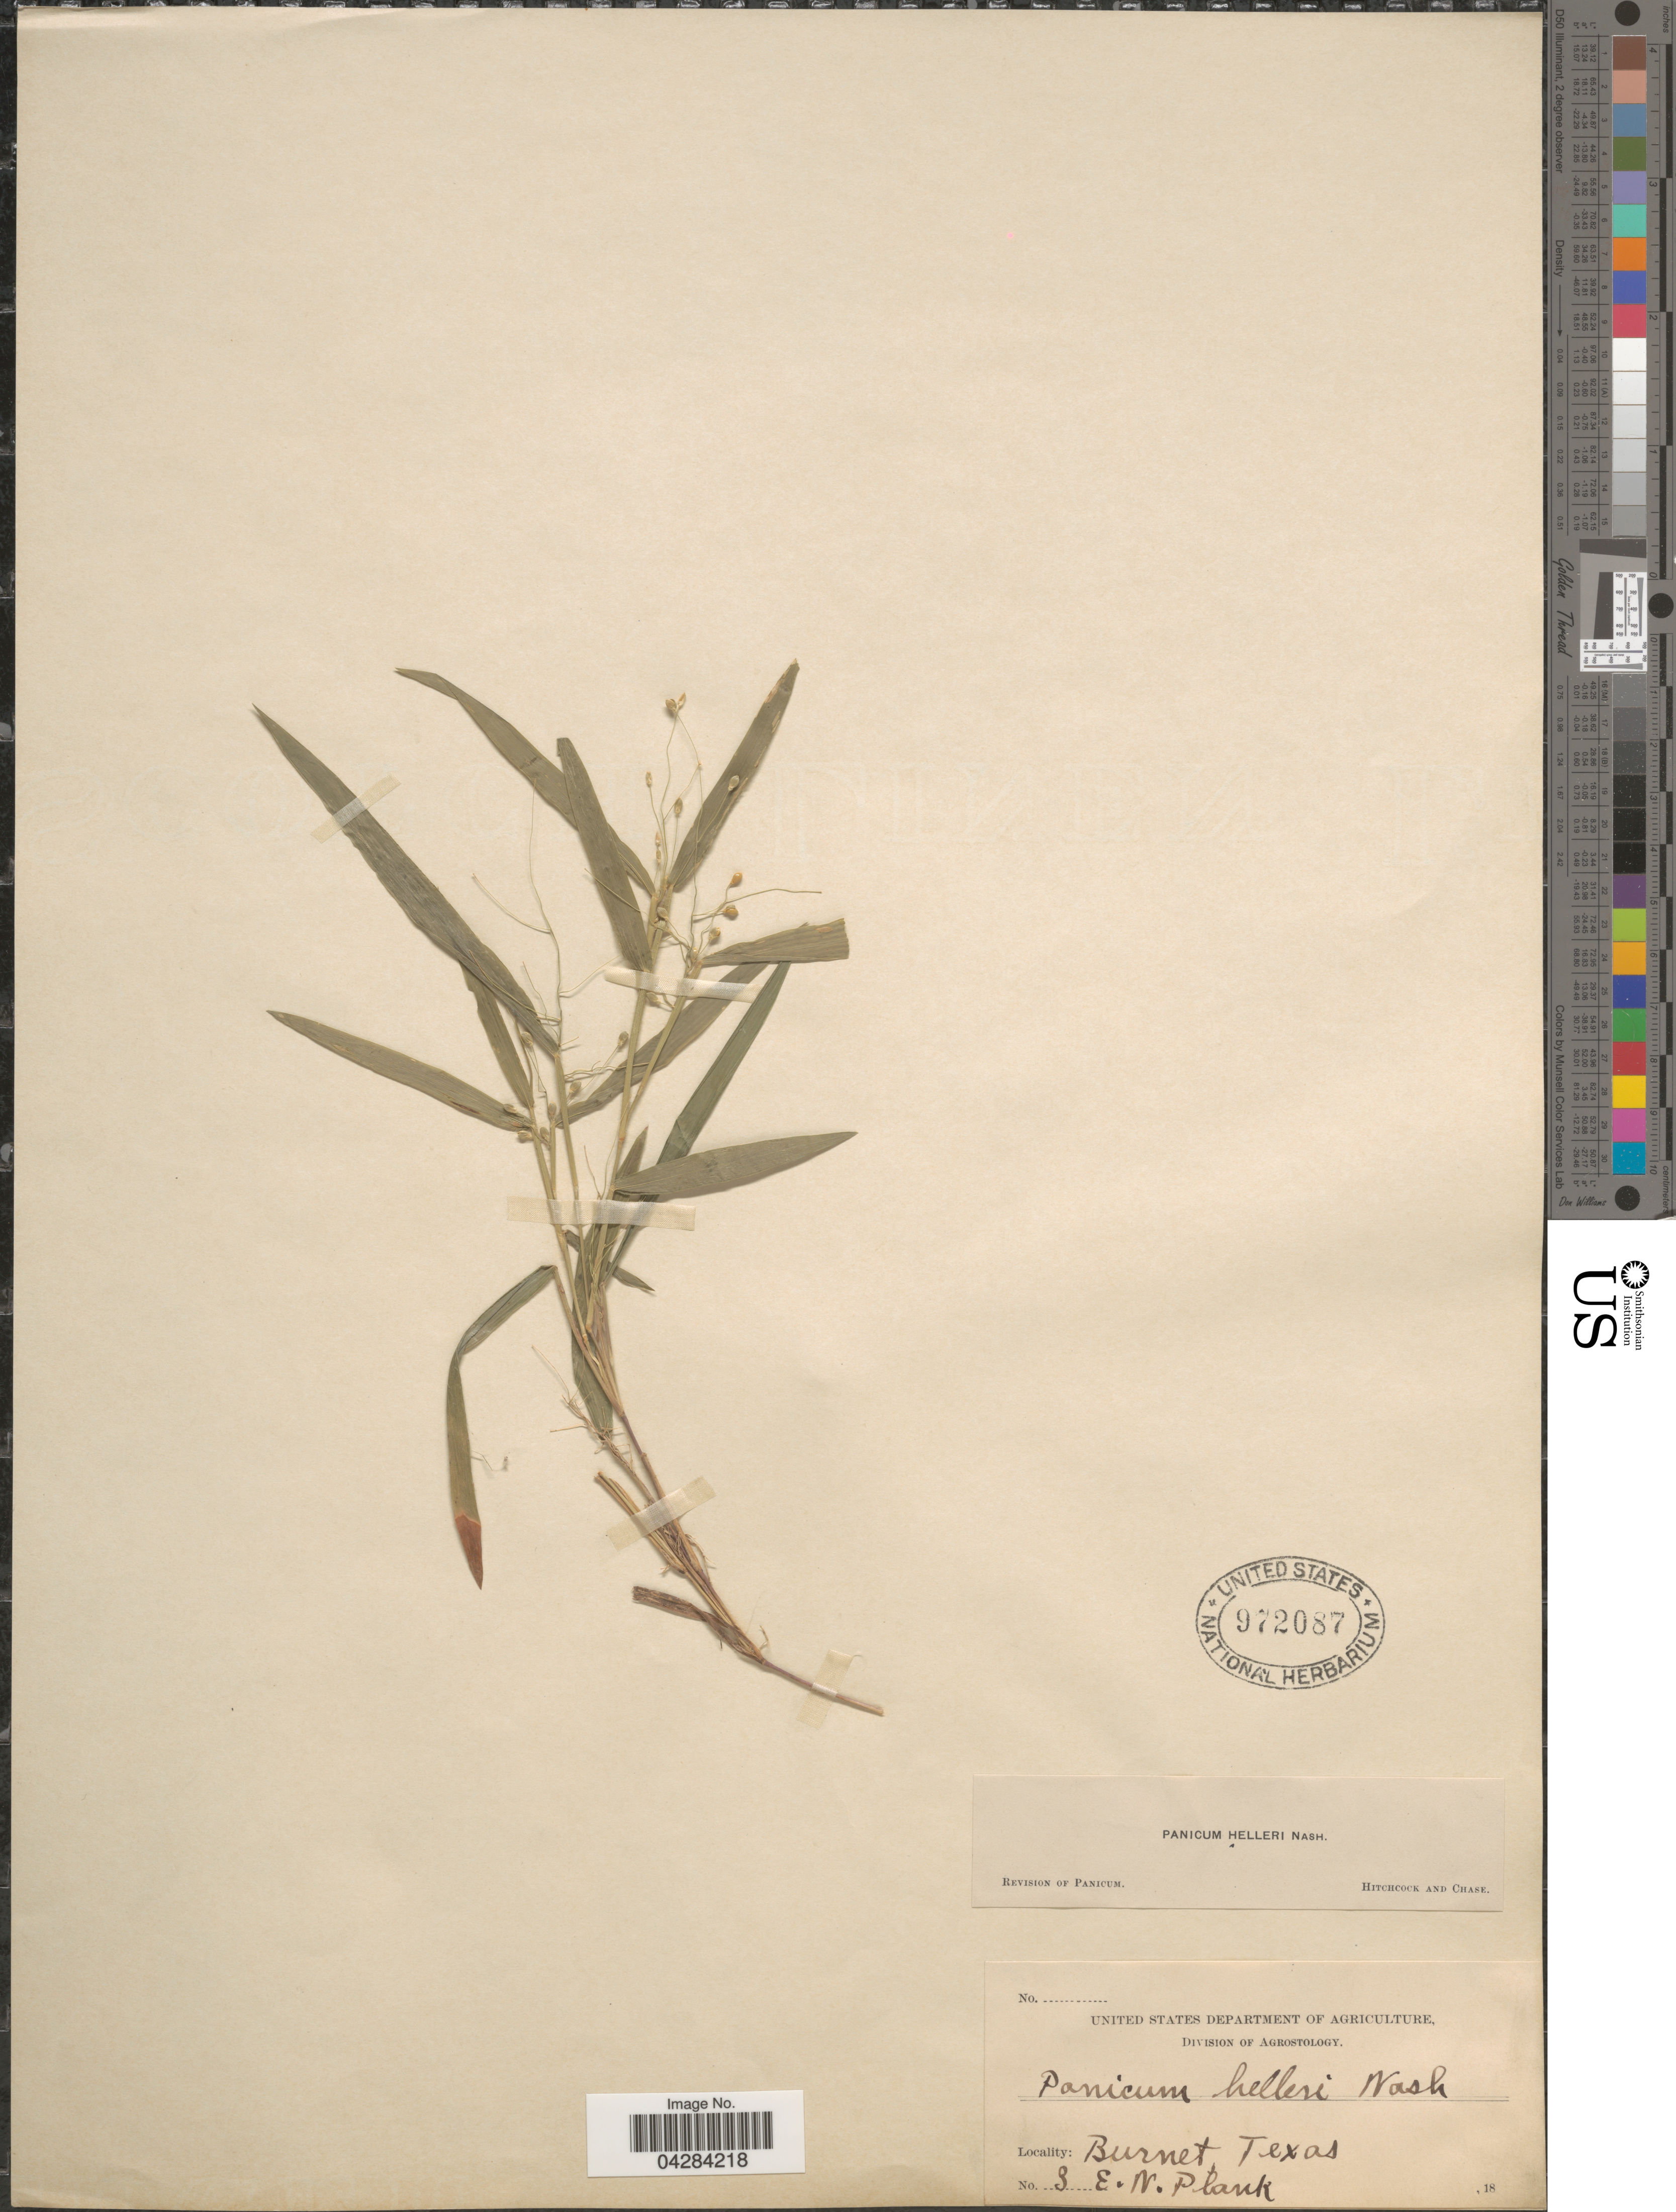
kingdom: Plantae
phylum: Tracheophyta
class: Liliopsida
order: Poales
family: Poaceae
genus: Dichanthelium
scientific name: Dichanthelium oligosanthes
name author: (Schult.) Gould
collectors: E. Plank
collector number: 3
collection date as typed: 18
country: United States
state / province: Texas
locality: Burnet.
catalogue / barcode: US 972087